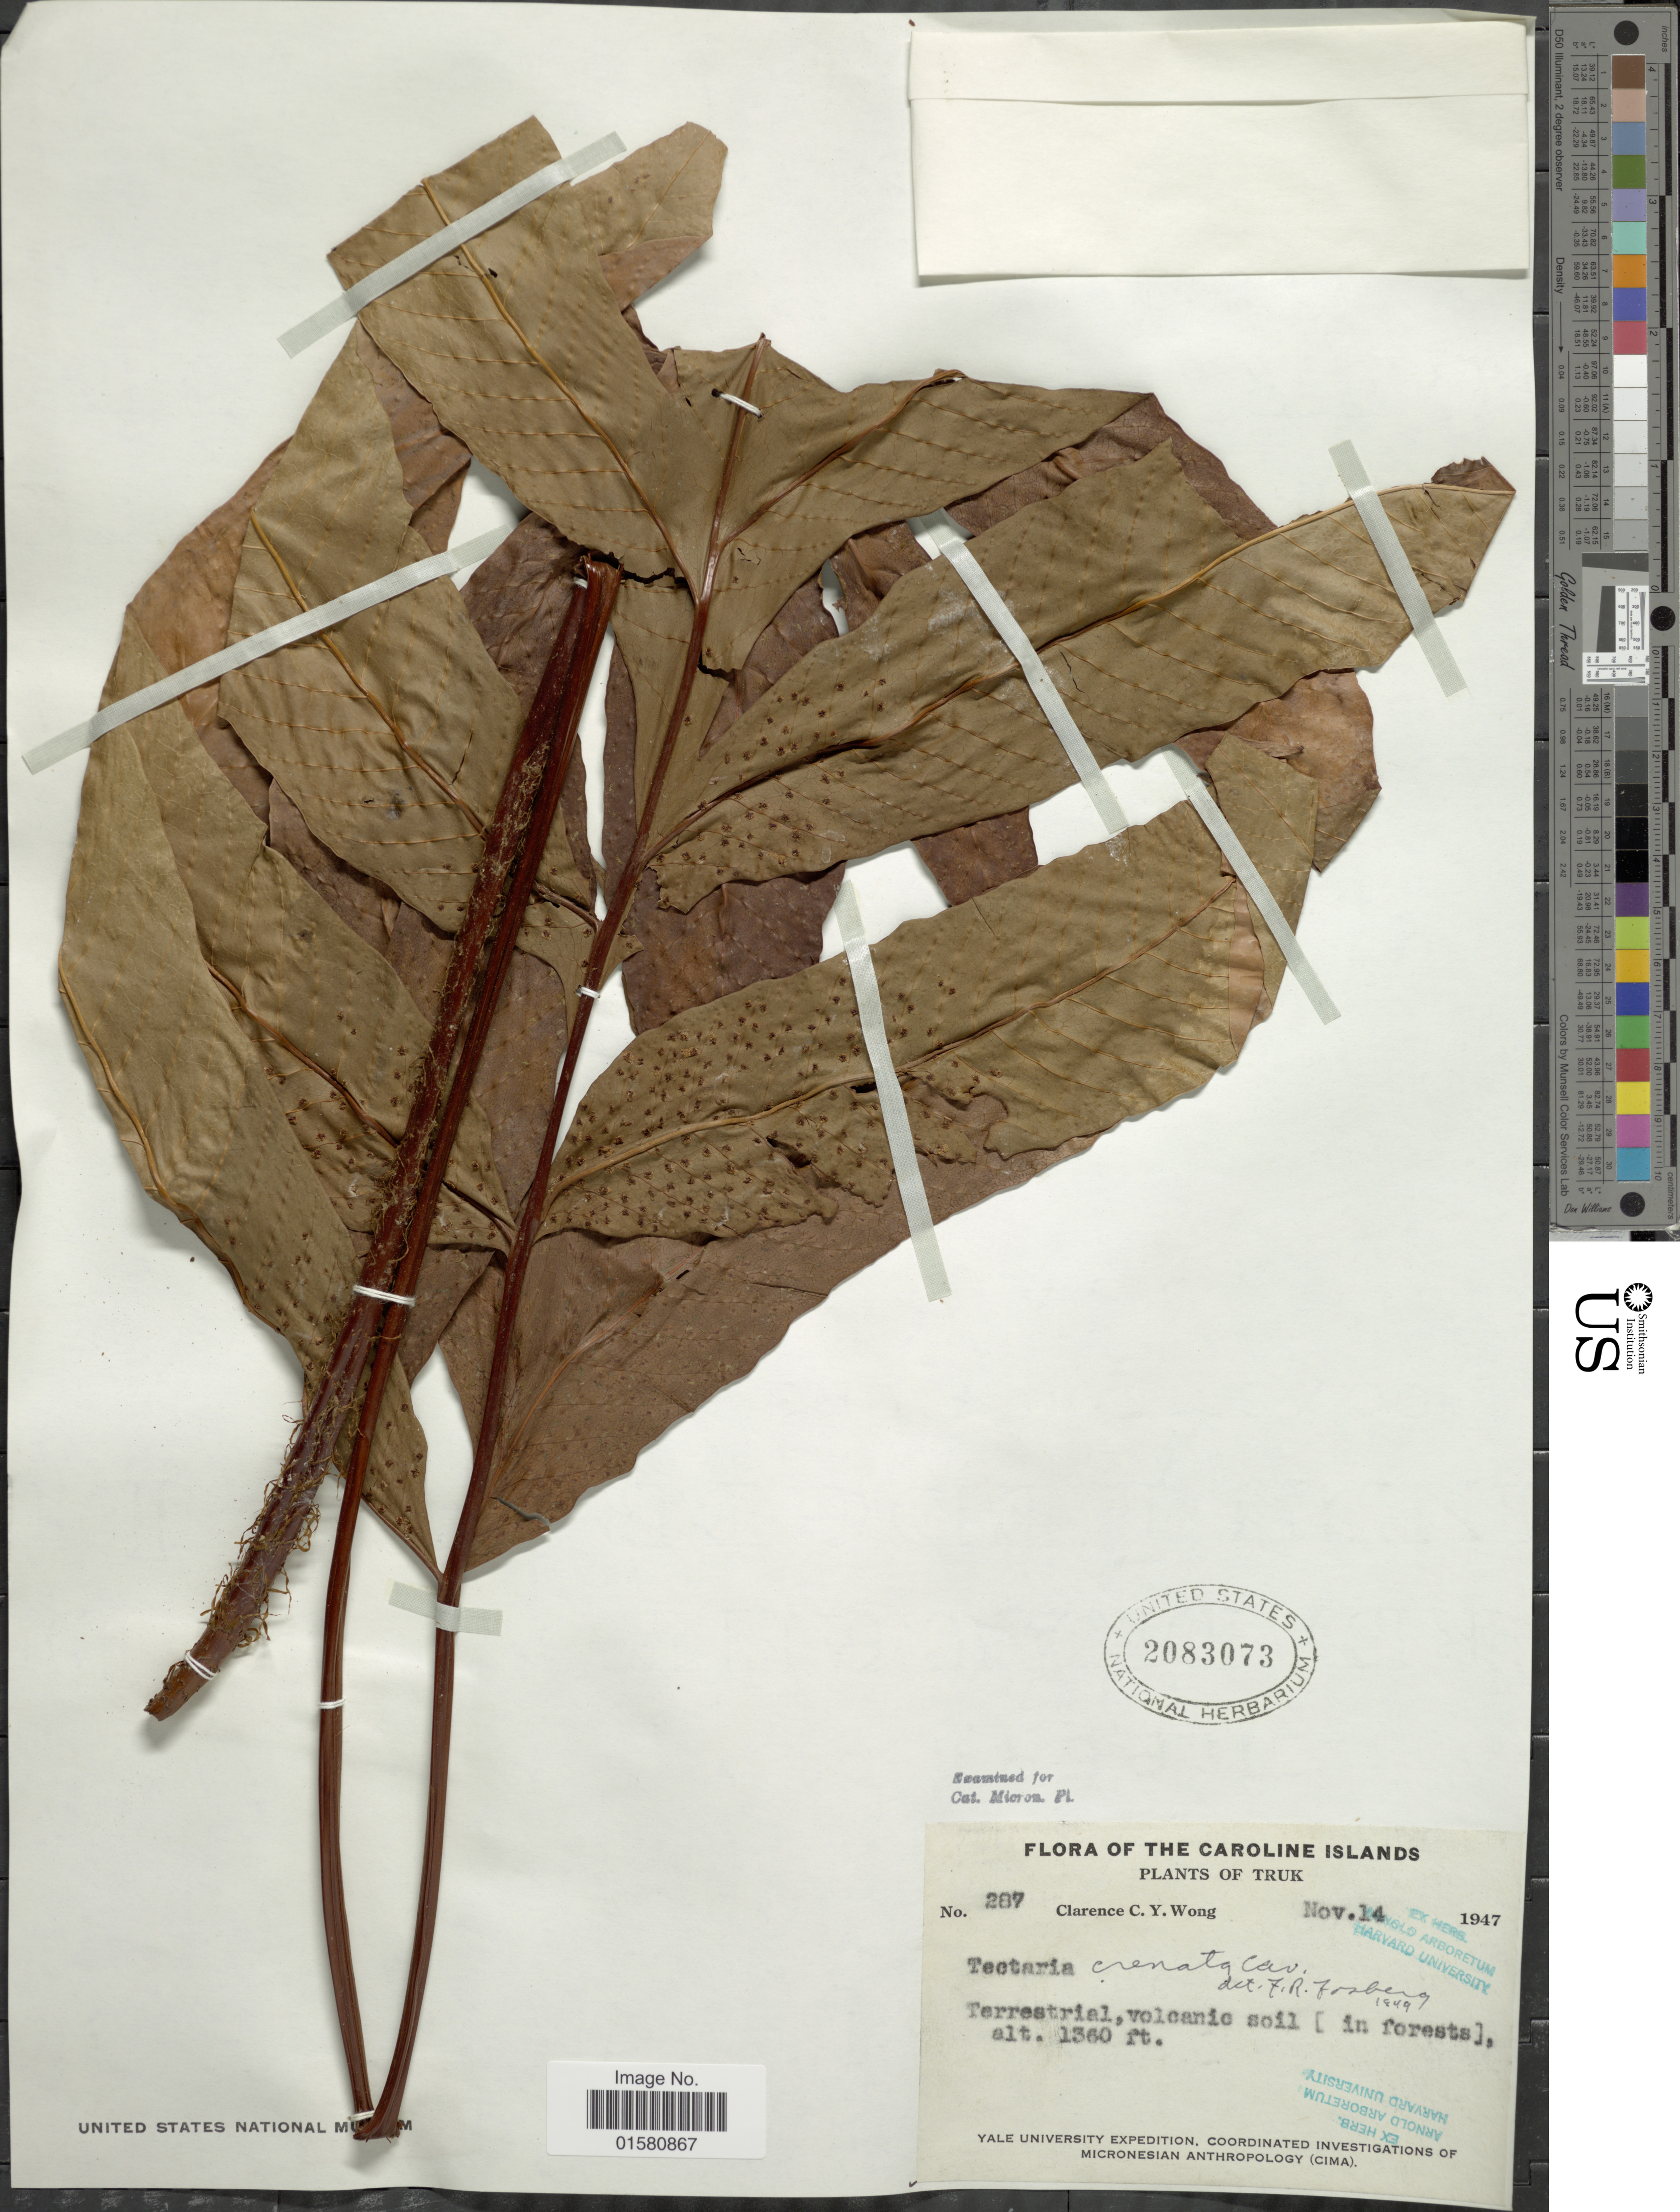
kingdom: Plantae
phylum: Tracheophyta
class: Polypodiopsida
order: Polypodiales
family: Tectariaceae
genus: Tectaria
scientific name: Tectaria crenata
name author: Cav.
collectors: C. Y. C. Wong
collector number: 287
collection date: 1947-11-14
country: Micronesia, Federated States of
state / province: Truk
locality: The Caroline Islands. Truk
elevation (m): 415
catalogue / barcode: US 2083073